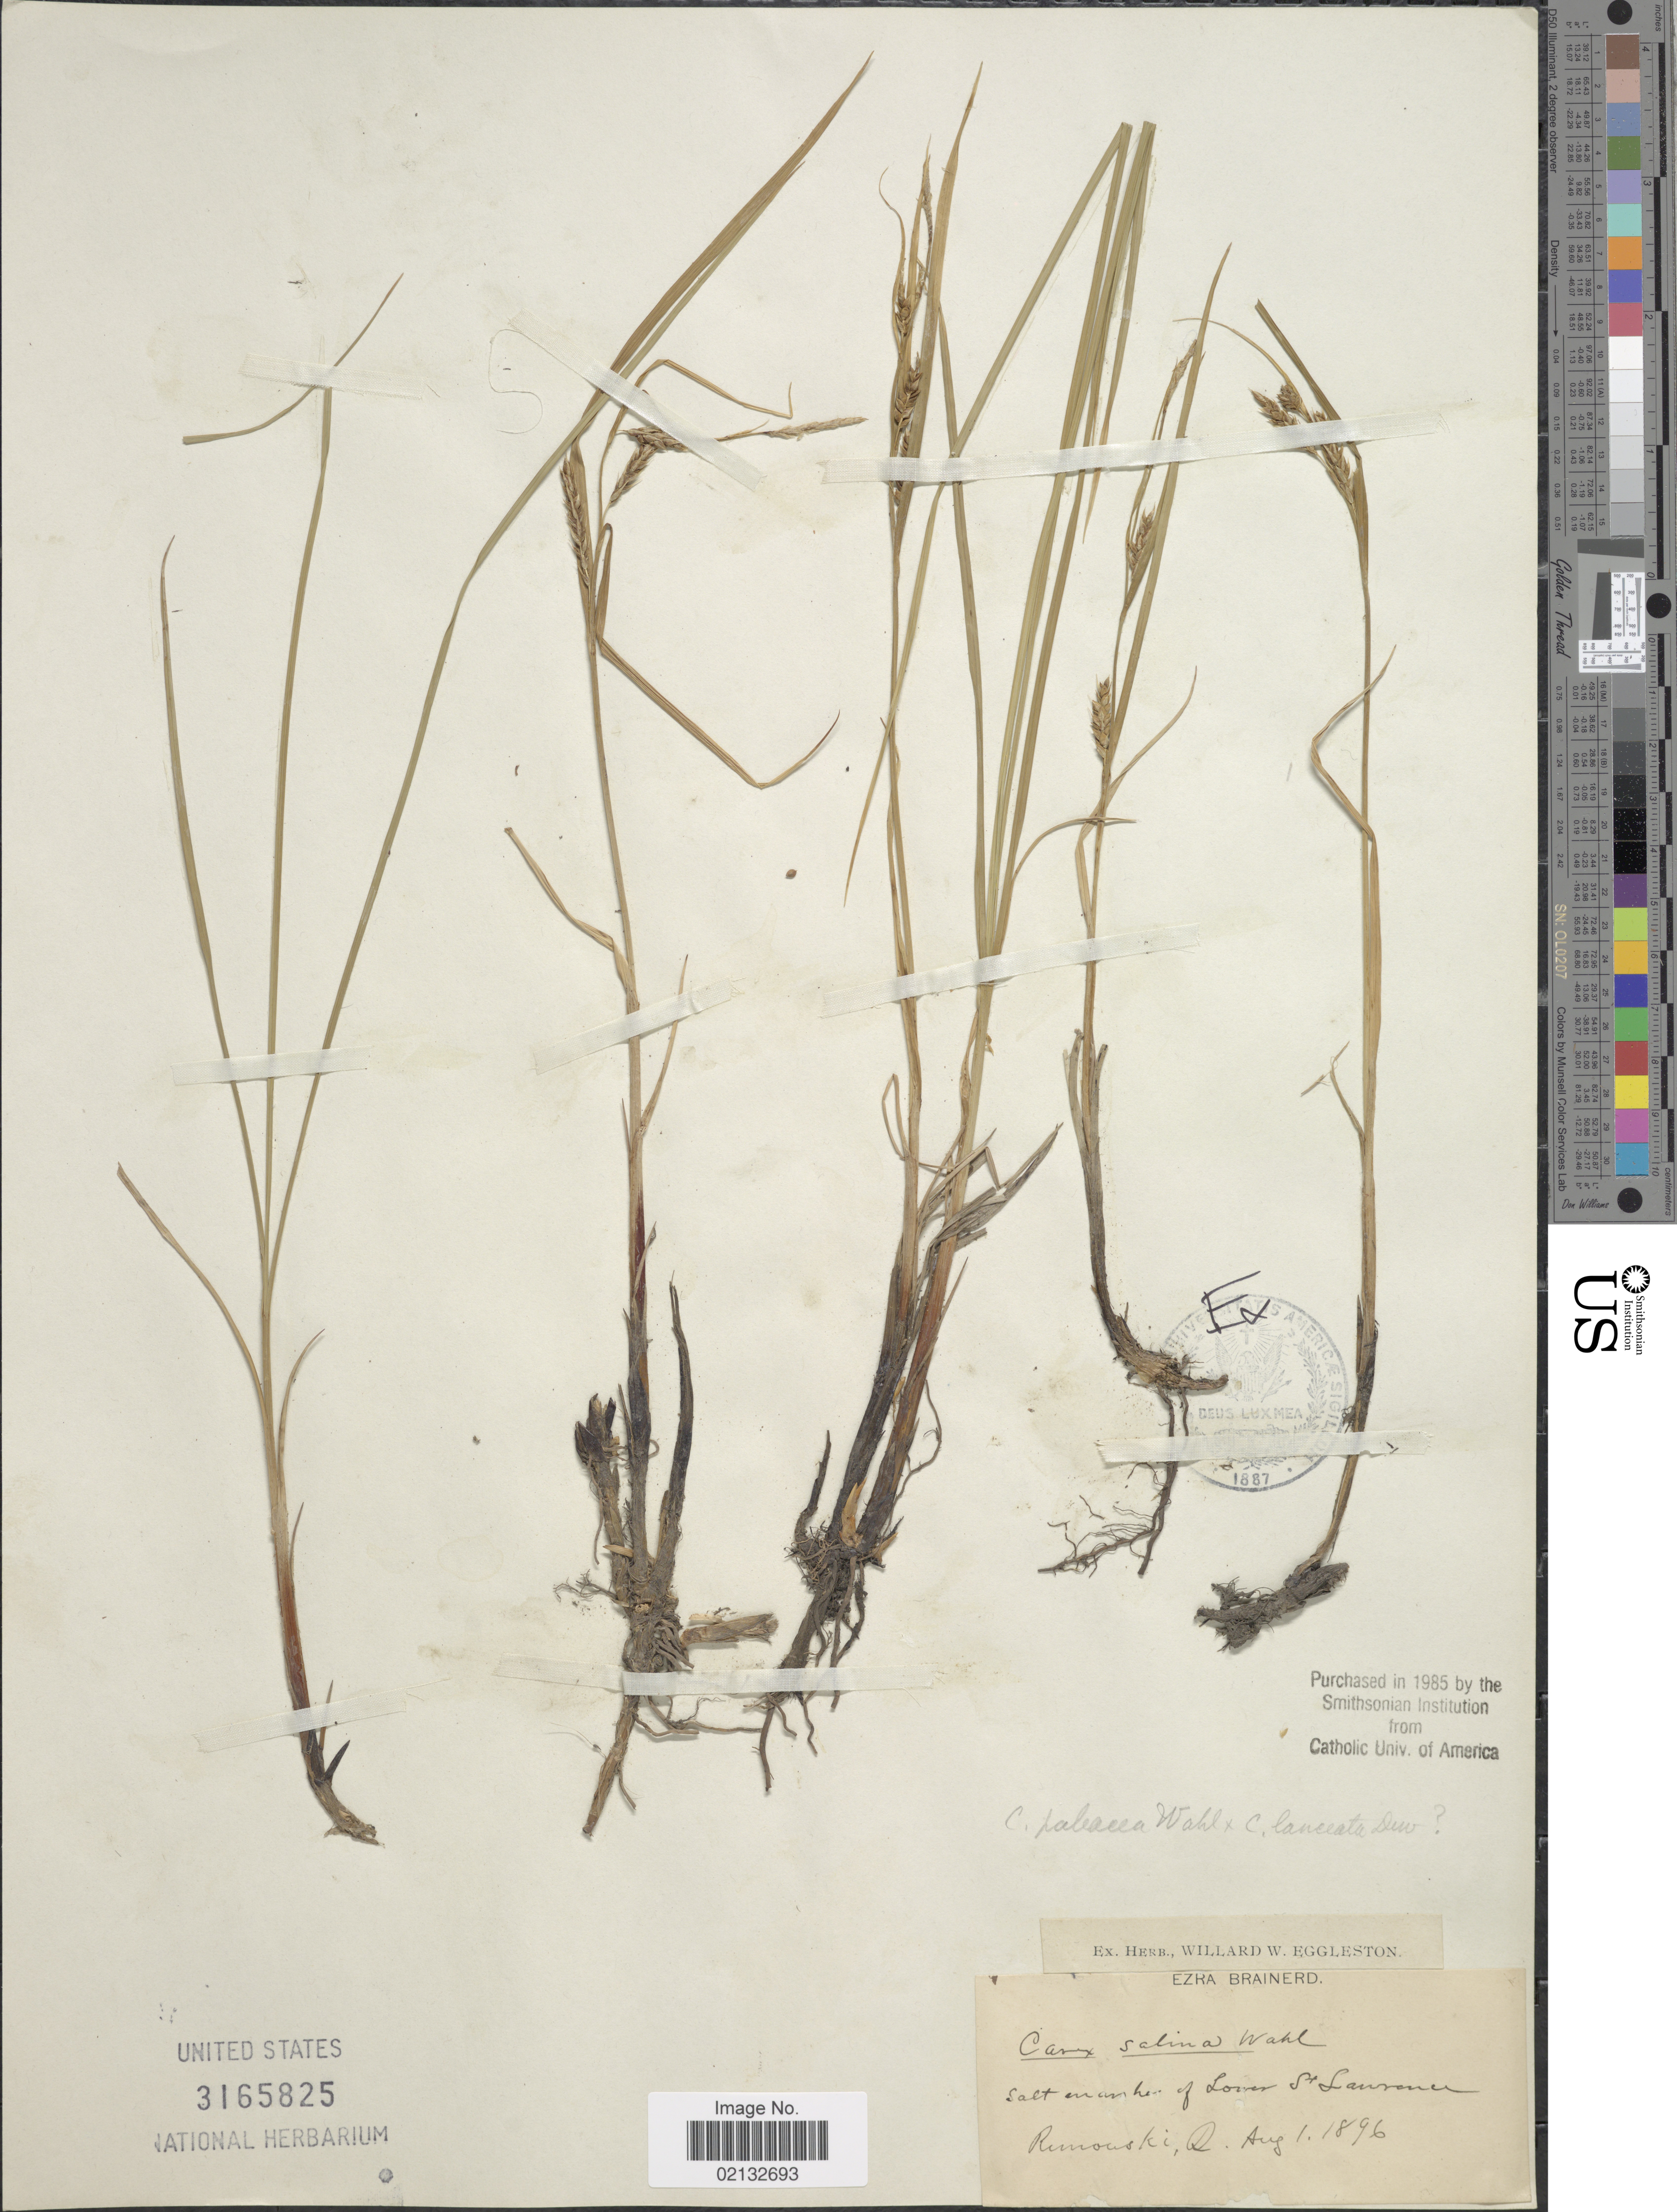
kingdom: Plantae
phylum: Tracheophyta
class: Liliopsida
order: Poales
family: Cyperaceae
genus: Carex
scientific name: Carex salina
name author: Wahlenb.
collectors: E. Brainerd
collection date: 1896-08-01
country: Canada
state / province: Quebec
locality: Lower St. Lawrence Remouski, Q.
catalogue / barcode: US 3165825